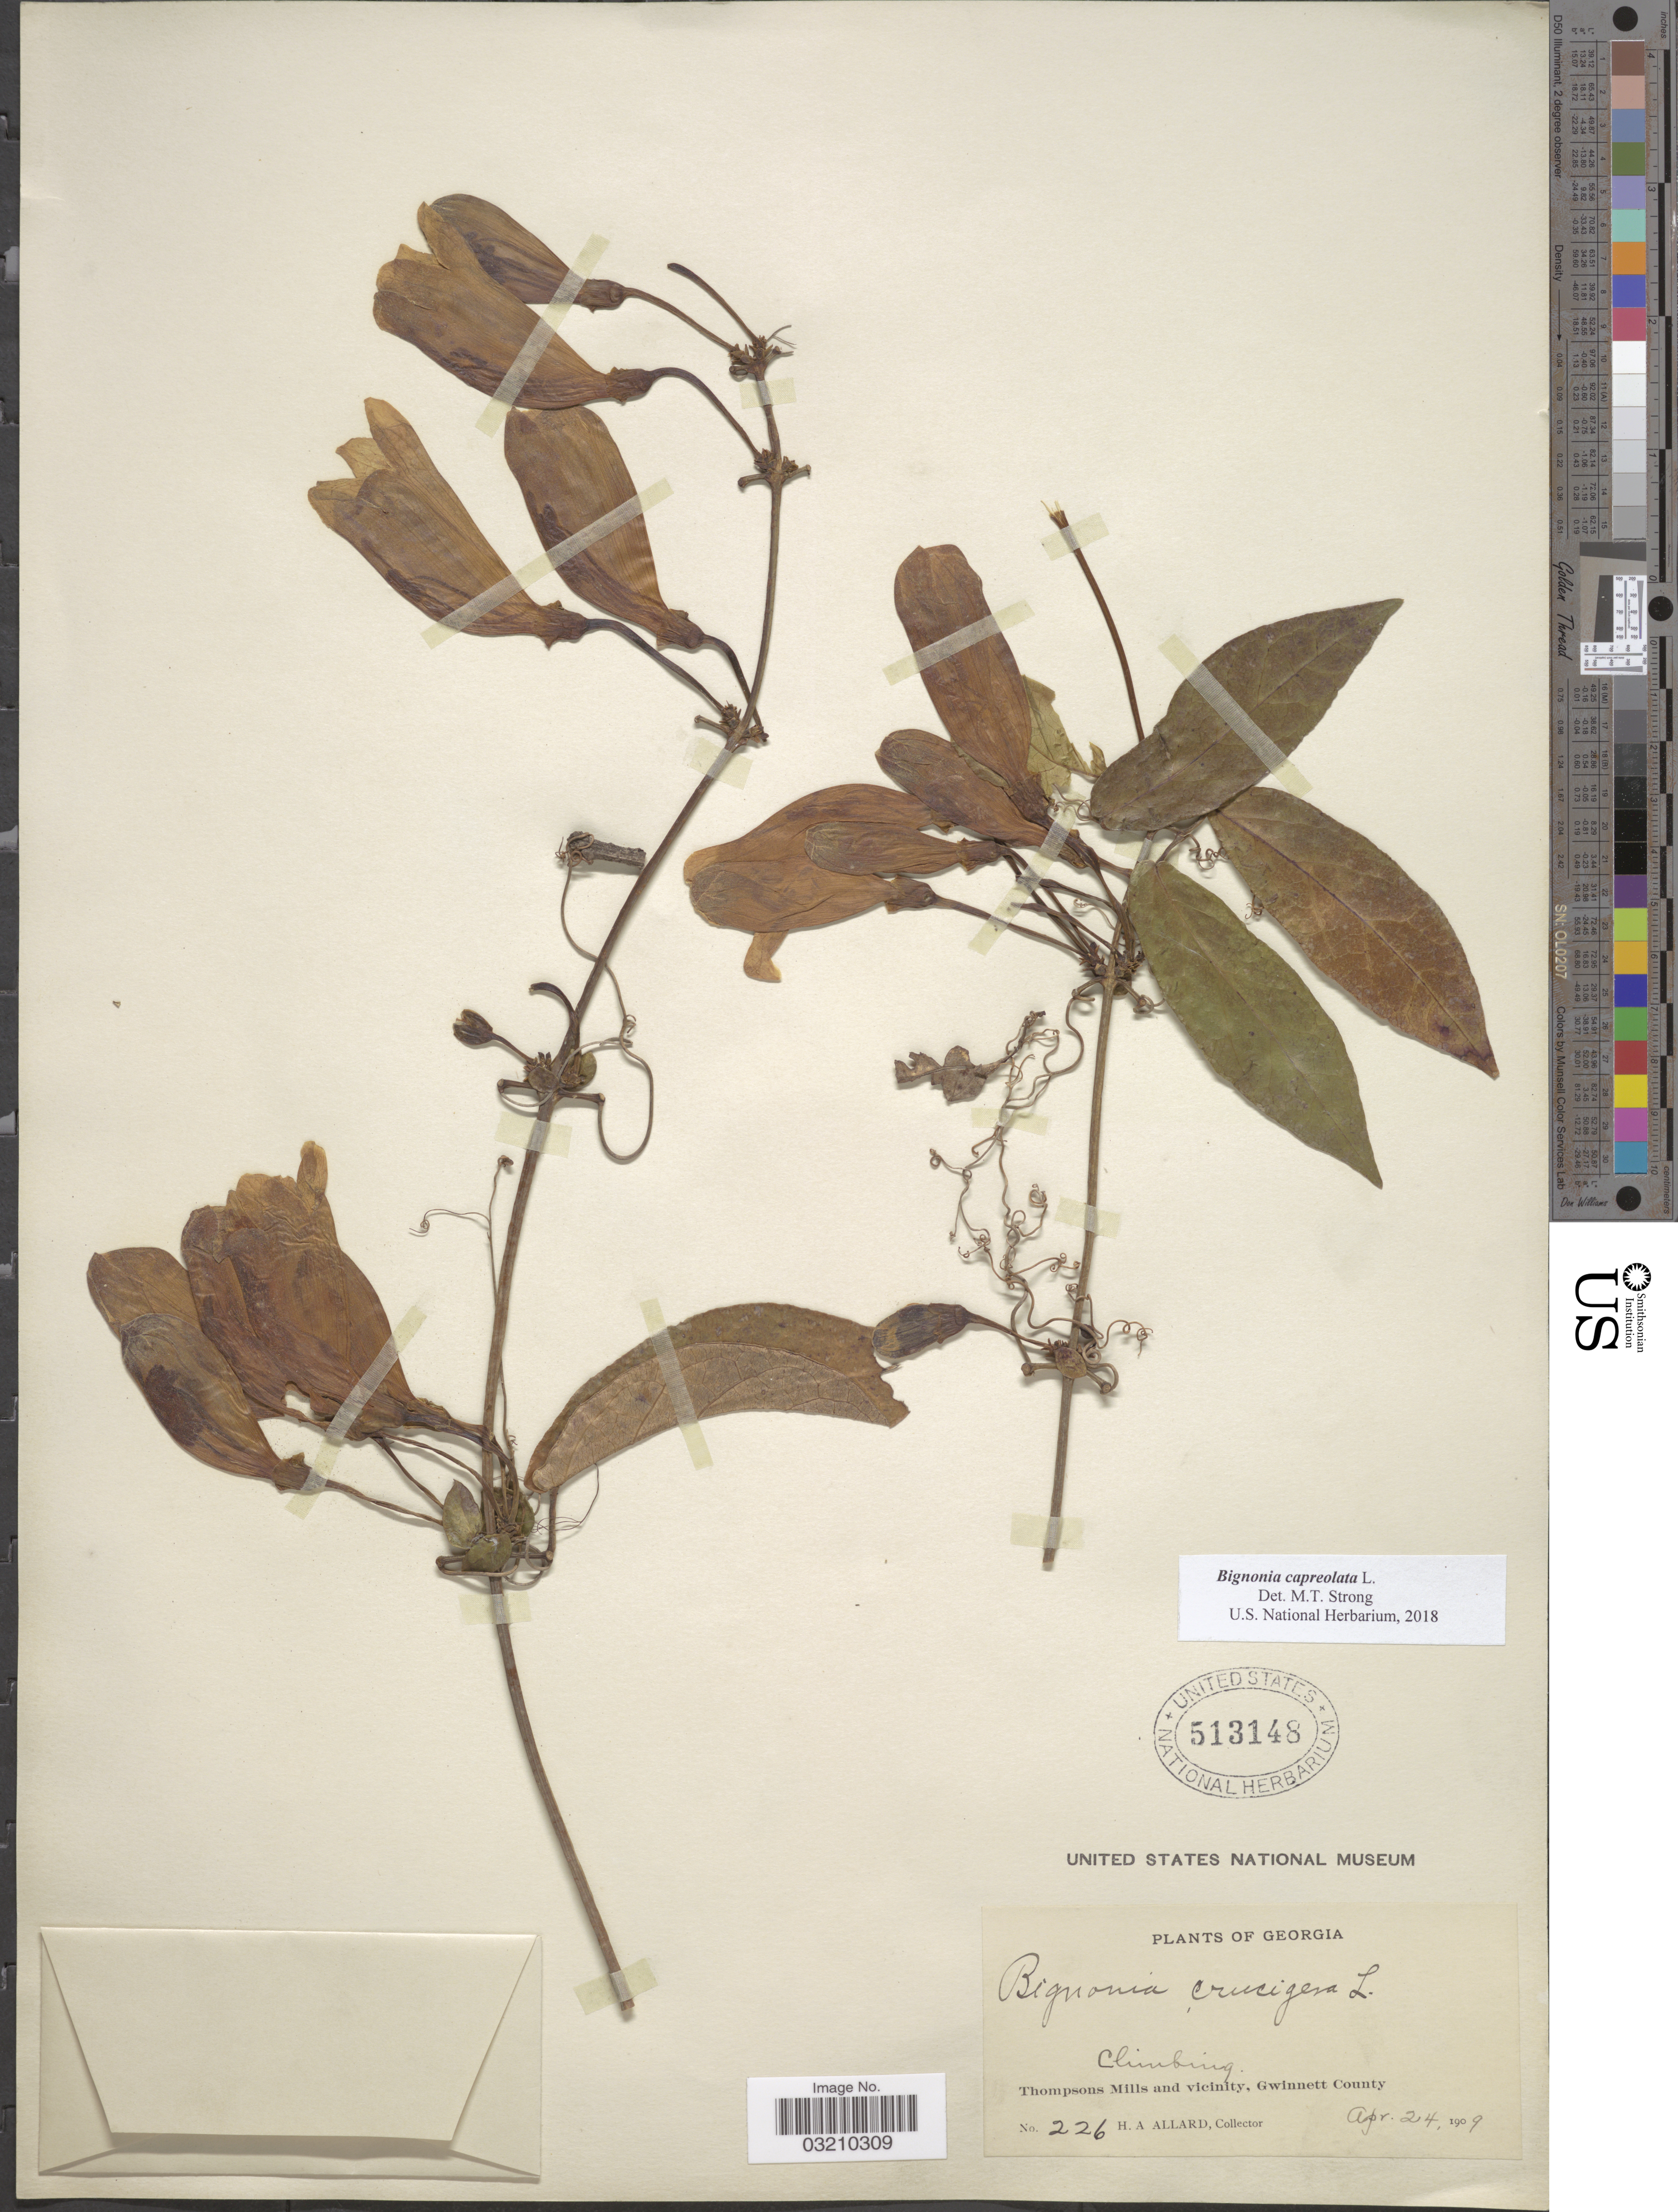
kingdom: Plantae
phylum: Tracheophyta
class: Magnoliopsida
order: Lamiales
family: Bignoniaceae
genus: Bignonia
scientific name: Bignonia capreolata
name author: L.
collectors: H. A. Allard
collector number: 226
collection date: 1909-04-24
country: United States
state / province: Georgia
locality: Thompsons Mills and vicinity, Gwinnett County.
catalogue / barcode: US 513148